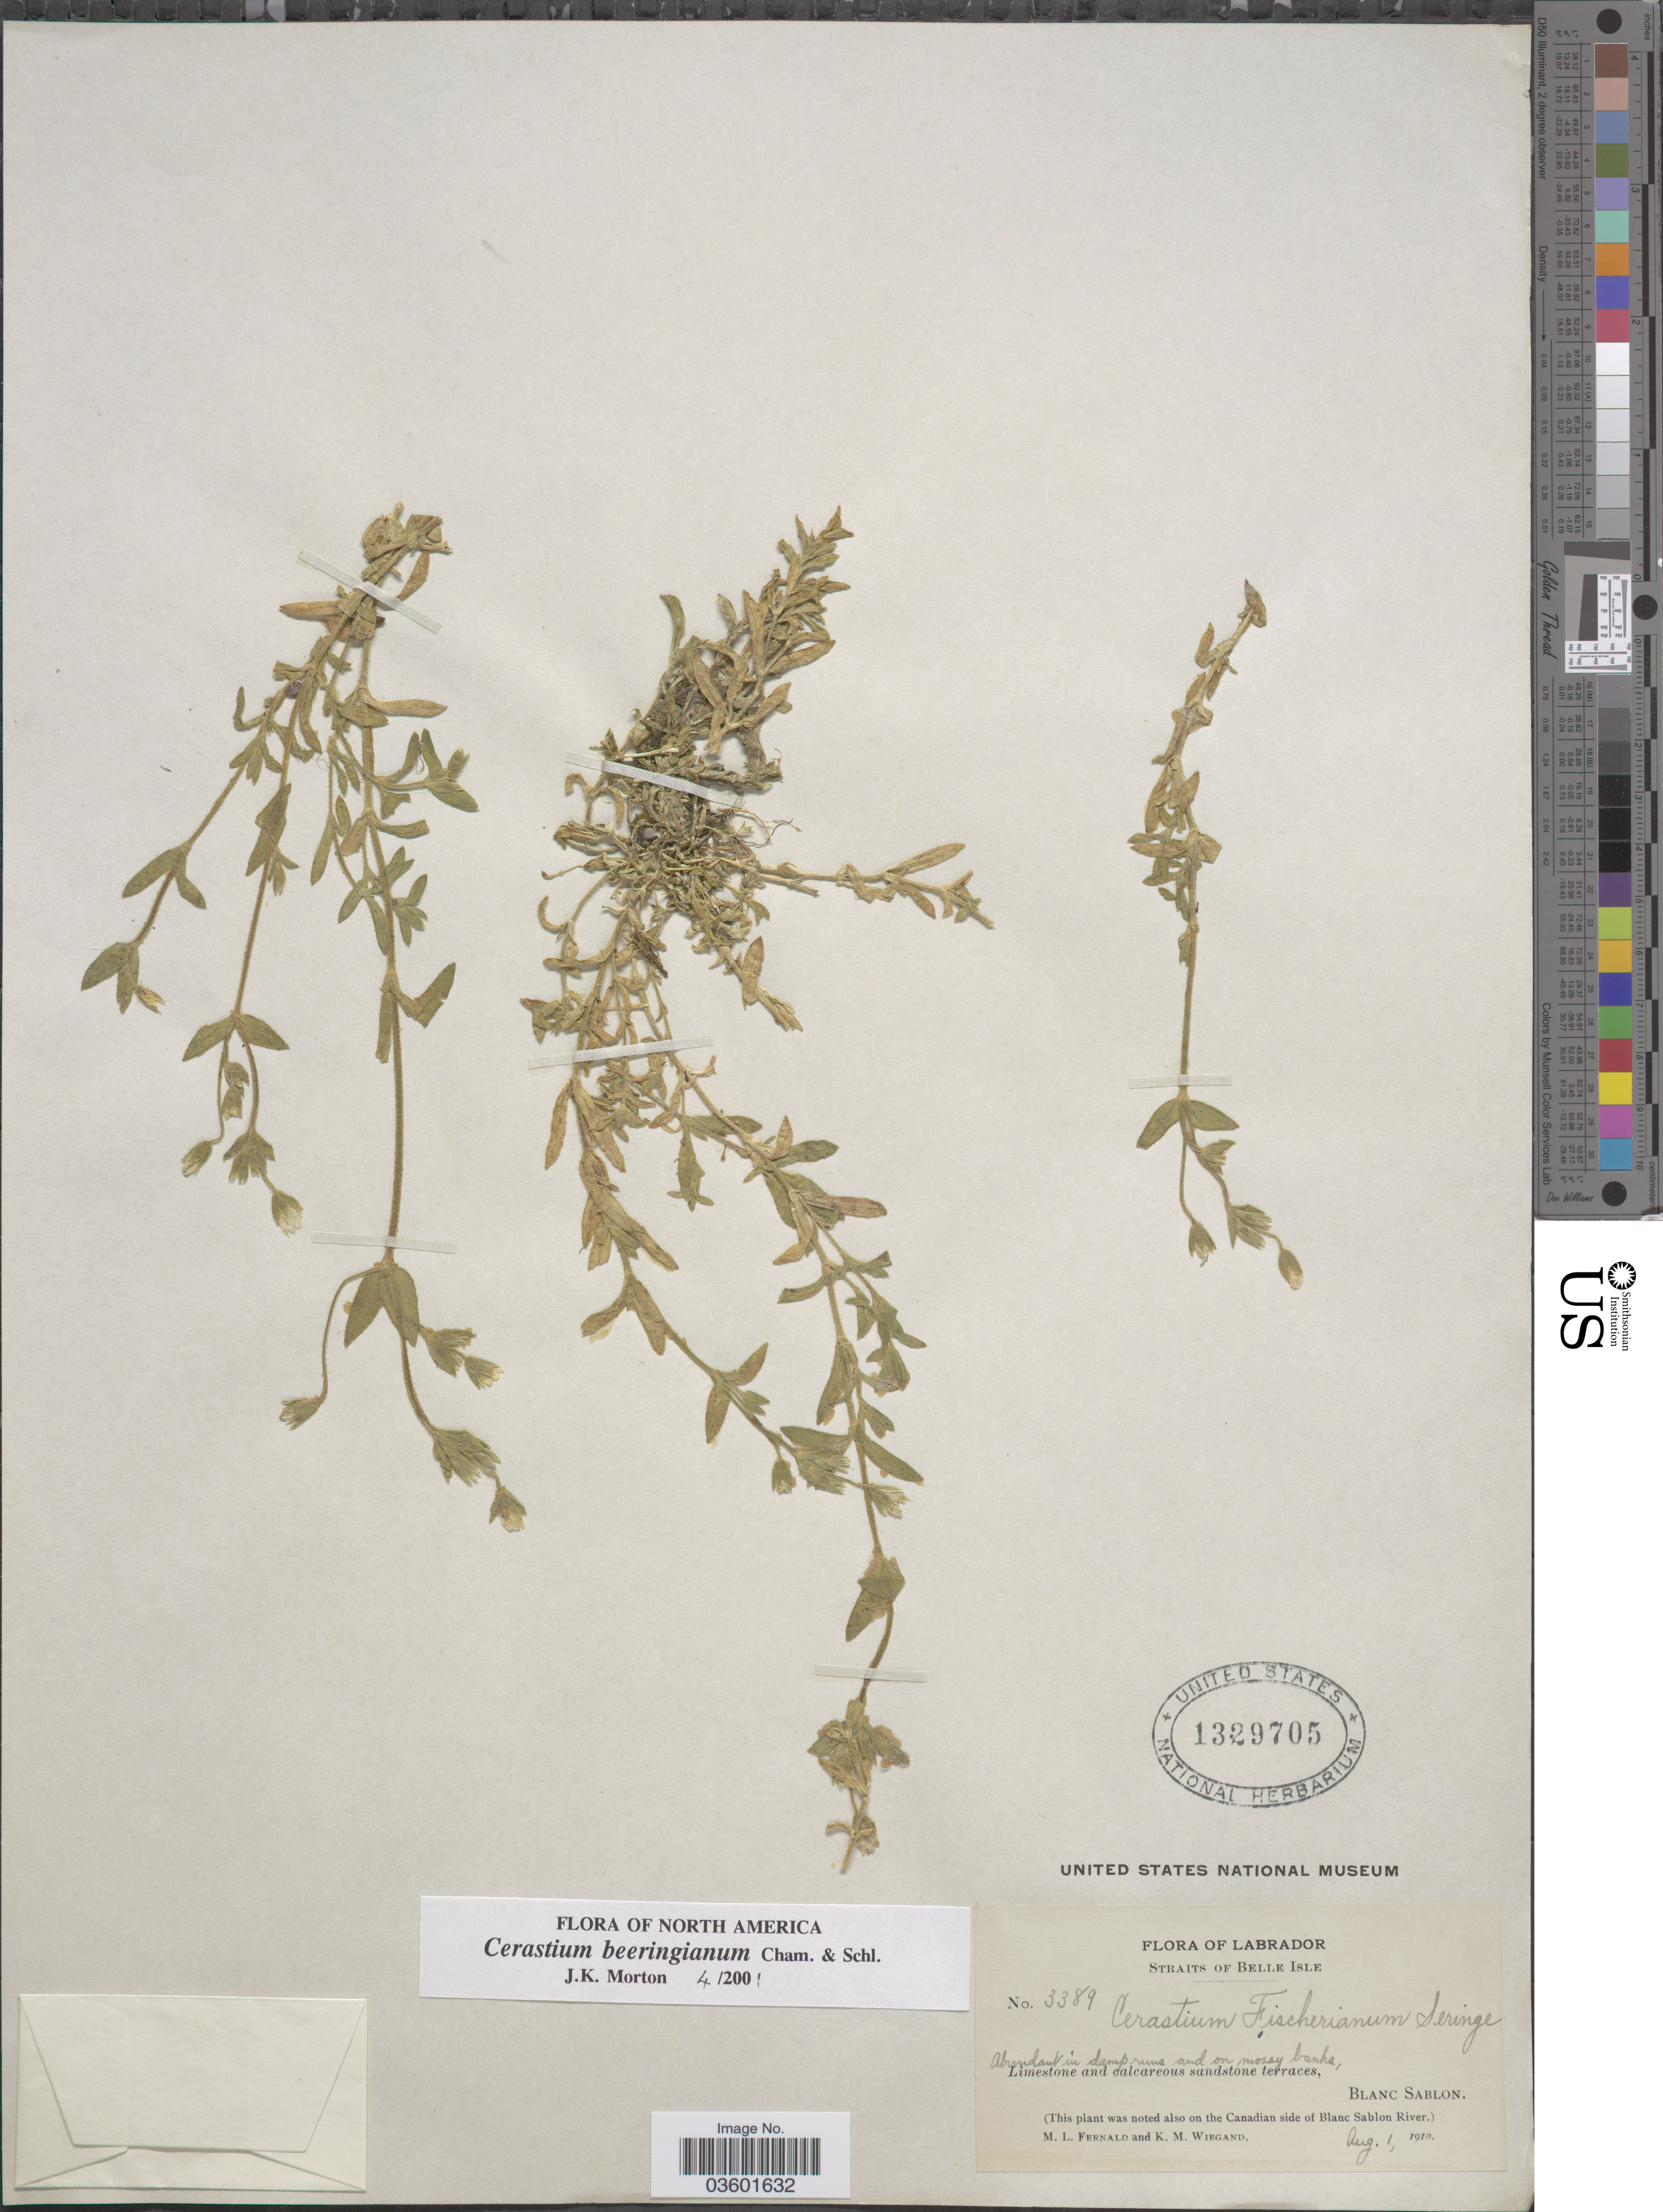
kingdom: Plantae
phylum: Tracheophyta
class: Magnoliopsida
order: Caryophyllales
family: Caryophyllaceae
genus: Cerastium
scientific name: Cerastium beeringianum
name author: Cham. & Schltdl.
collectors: M. L. Fernald & K. M. Wiegand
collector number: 3389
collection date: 1910-08-01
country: Canada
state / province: Newfoundland and Labrador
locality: Labrador. Straits of Belle Isle. Blanc Sablon. (Also on the Canadian side of Blanc Sablon River.) [unsure placement]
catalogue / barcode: US 1329705